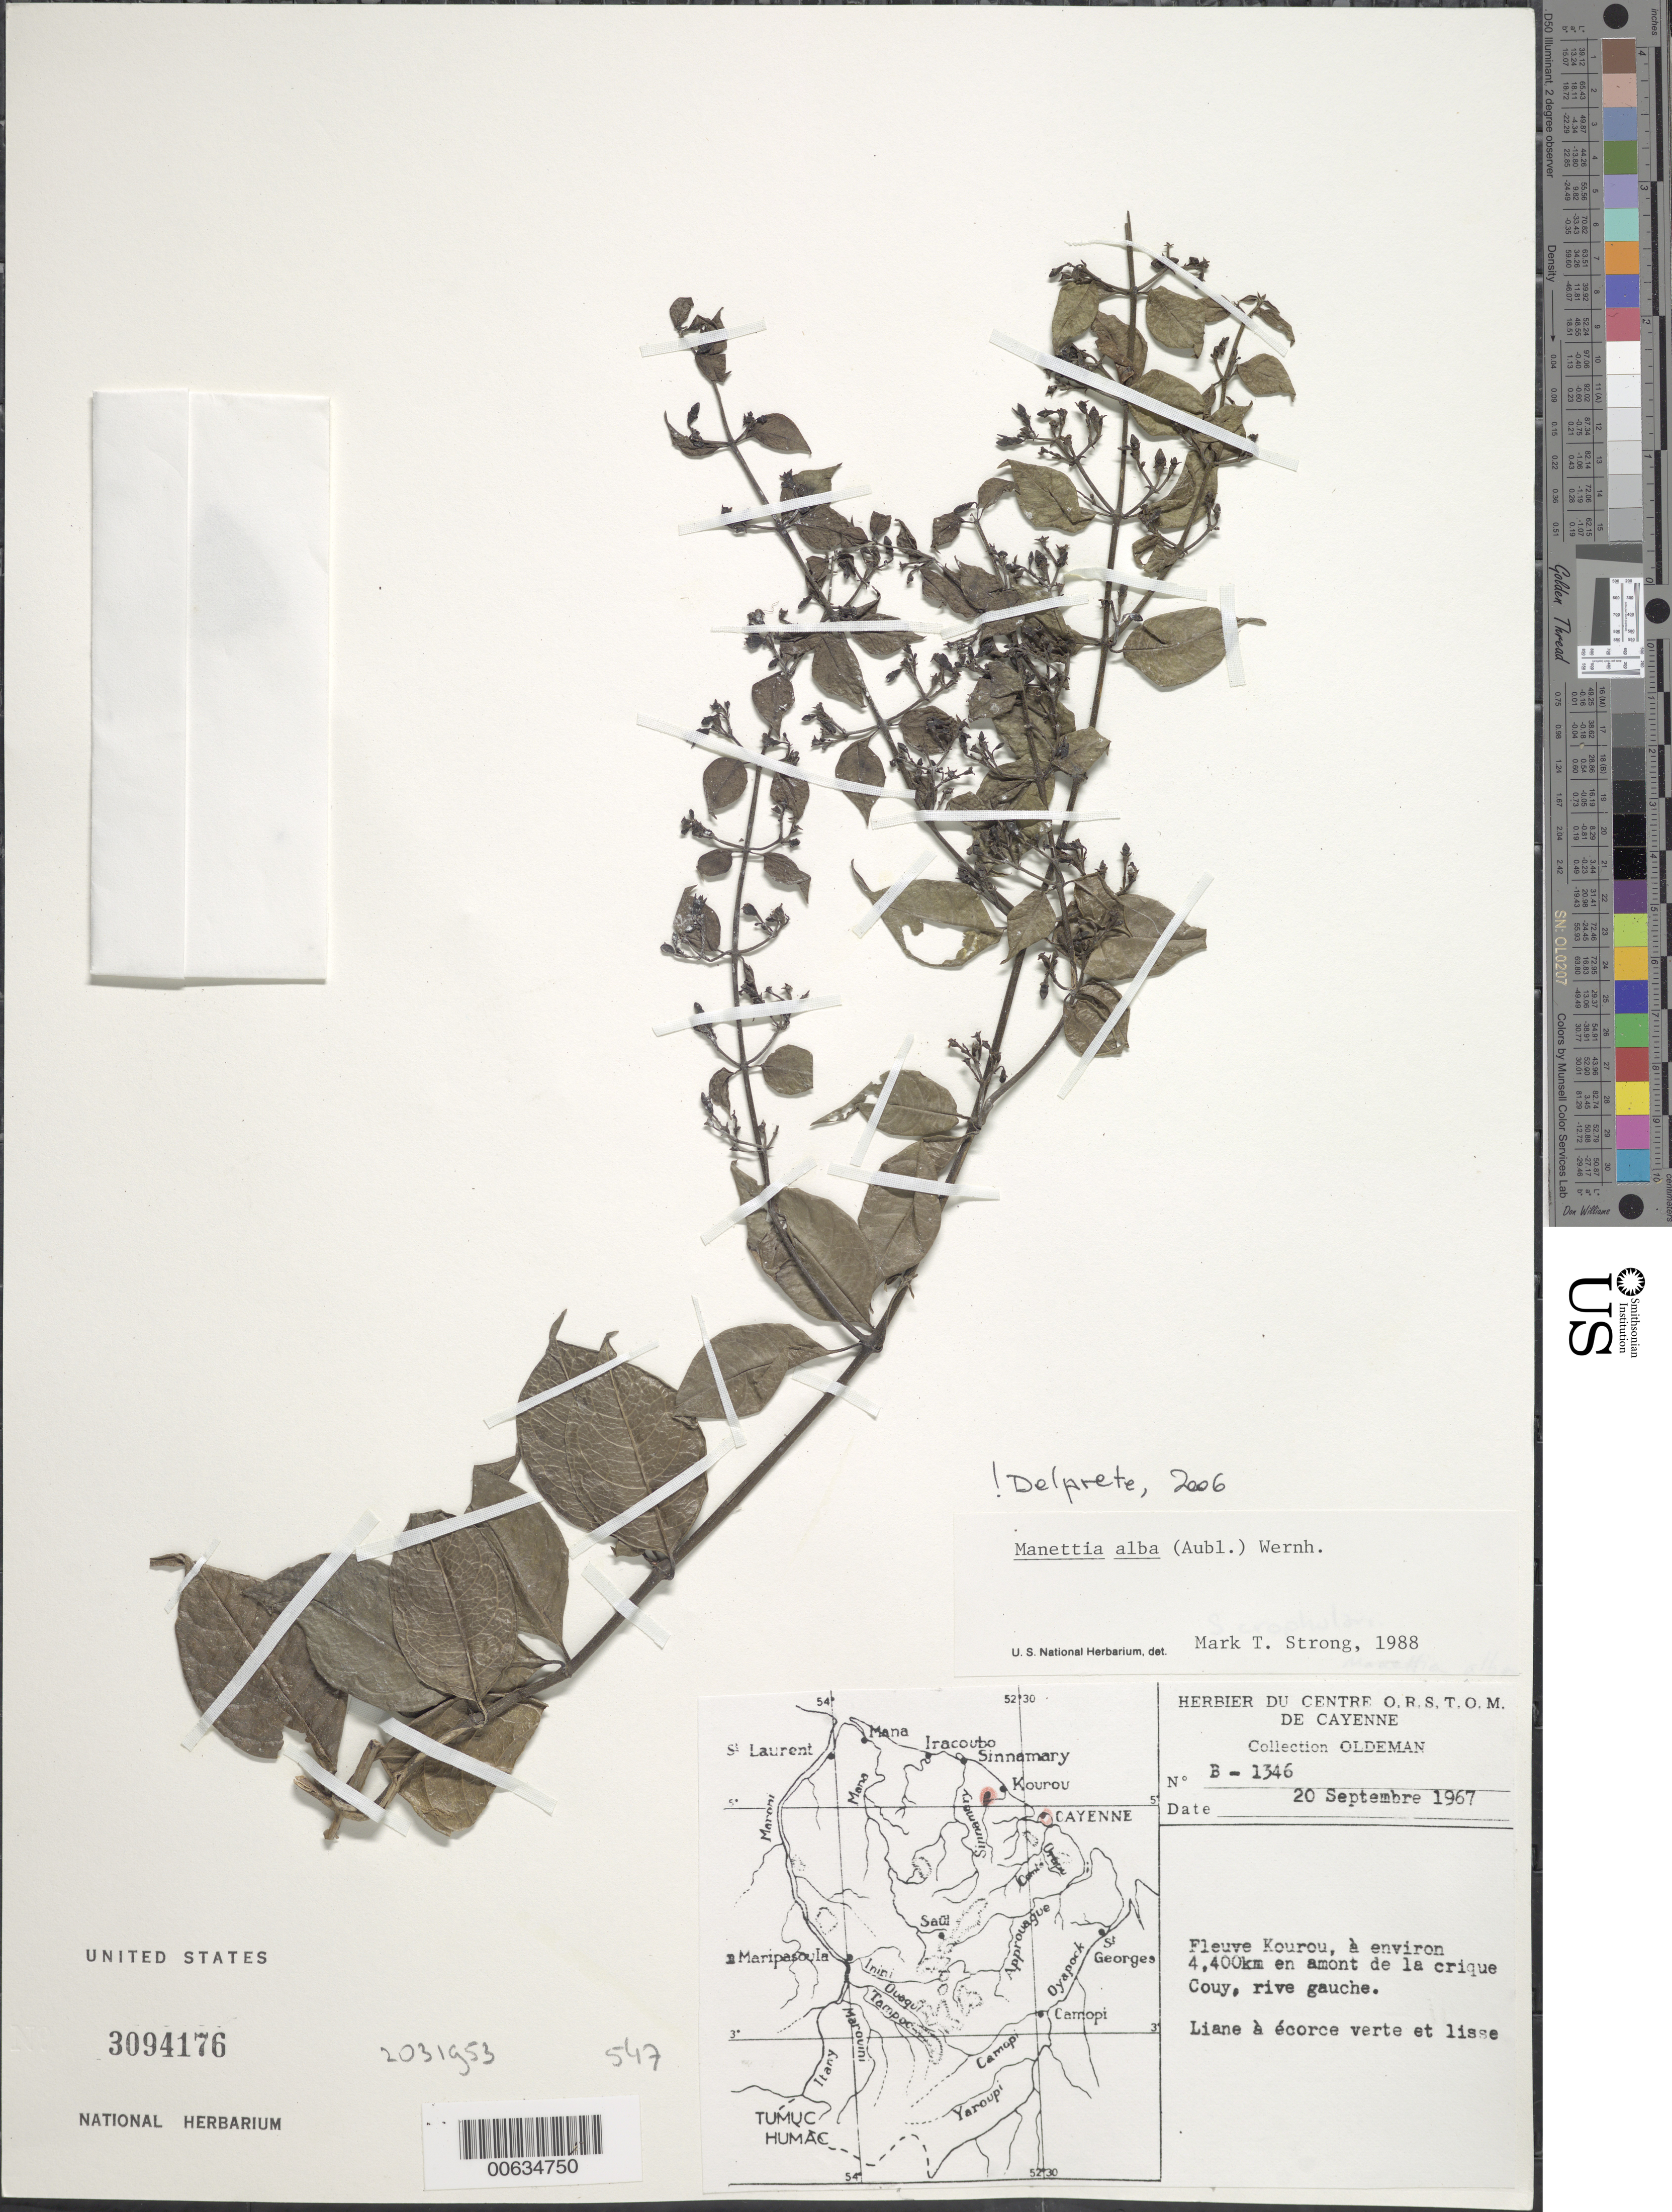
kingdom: Plantae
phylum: Tracheophyta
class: Magnoliopsida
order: Gentianales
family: Rubiaceae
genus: Manettia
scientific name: Manettia alba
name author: (Aubl.) Wernham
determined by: Delprete, P. G., Herb. de Guyane Cay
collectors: R. Oldeman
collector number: B 1346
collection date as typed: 20-Sep-67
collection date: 1967-09-20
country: French Guiana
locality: Fleuve Kourou, 4 km en amont de la crique Couy sur la rive gauche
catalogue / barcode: US 3094176